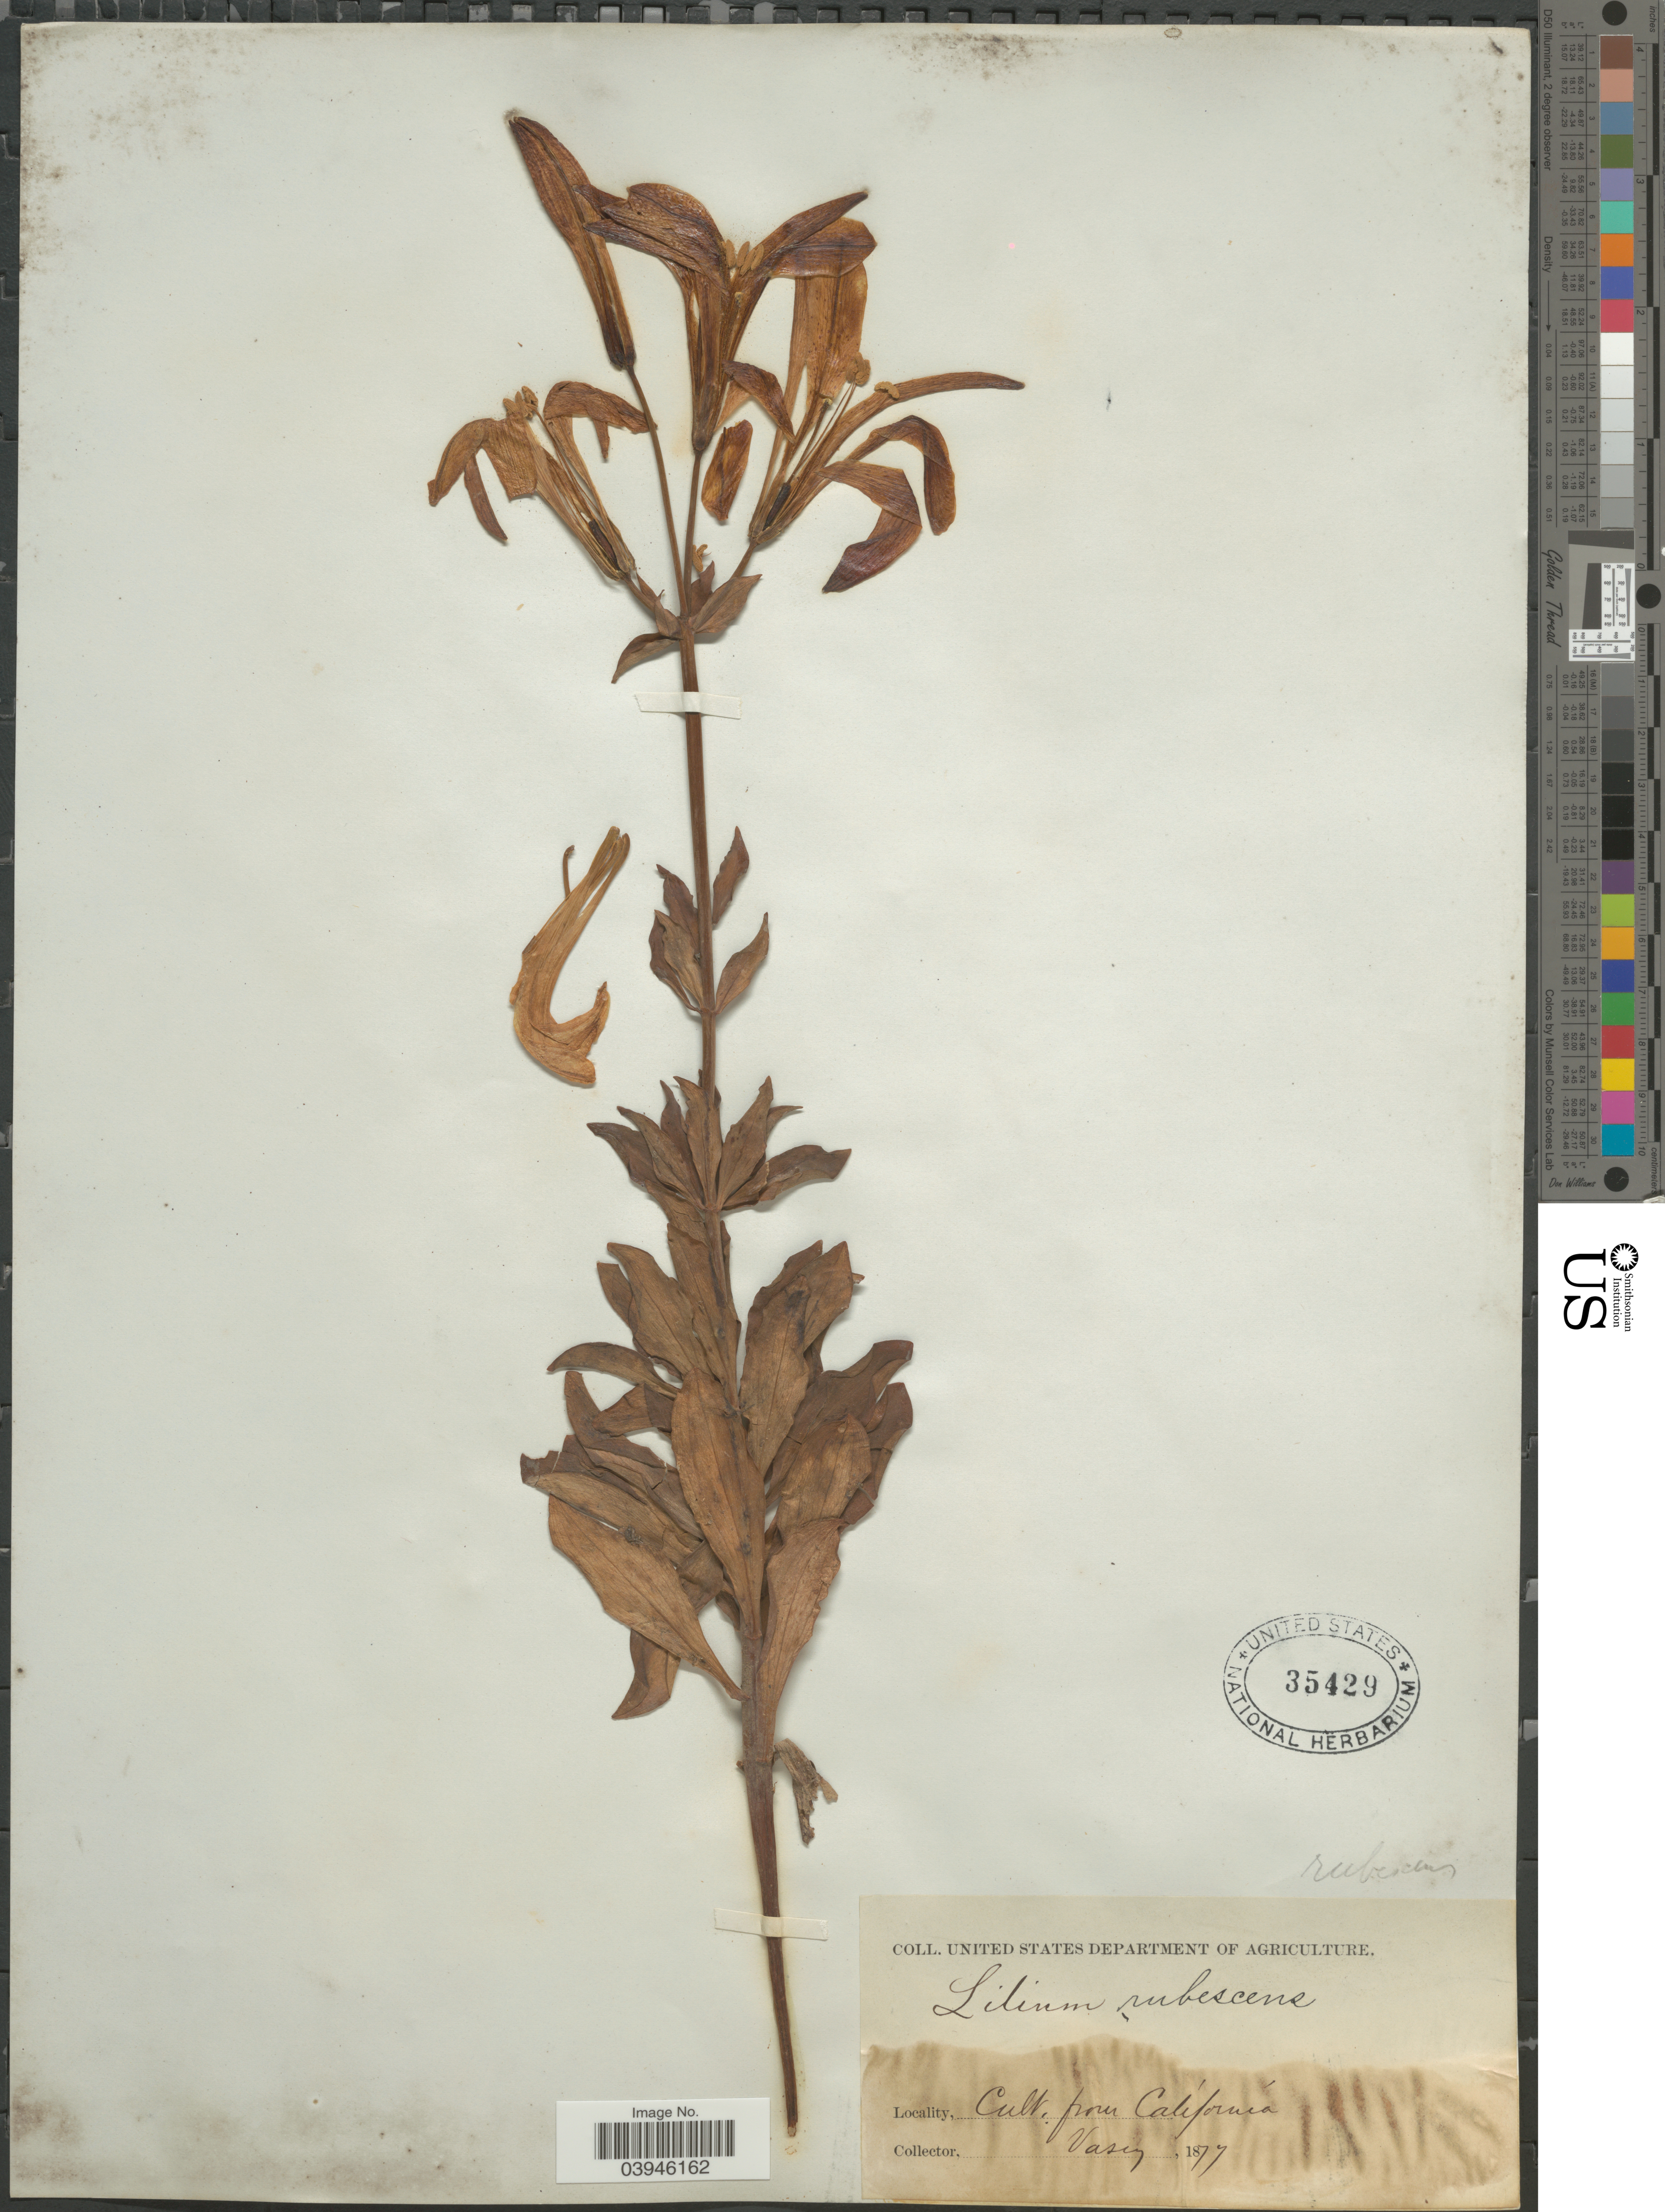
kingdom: Plantae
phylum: Tracheophyta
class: Liliopsida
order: Liliales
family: Liliaceae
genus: Lilium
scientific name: Lilium rubescens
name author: S. Watson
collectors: Vasey, --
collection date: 1877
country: United States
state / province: California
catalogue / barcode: US 35429